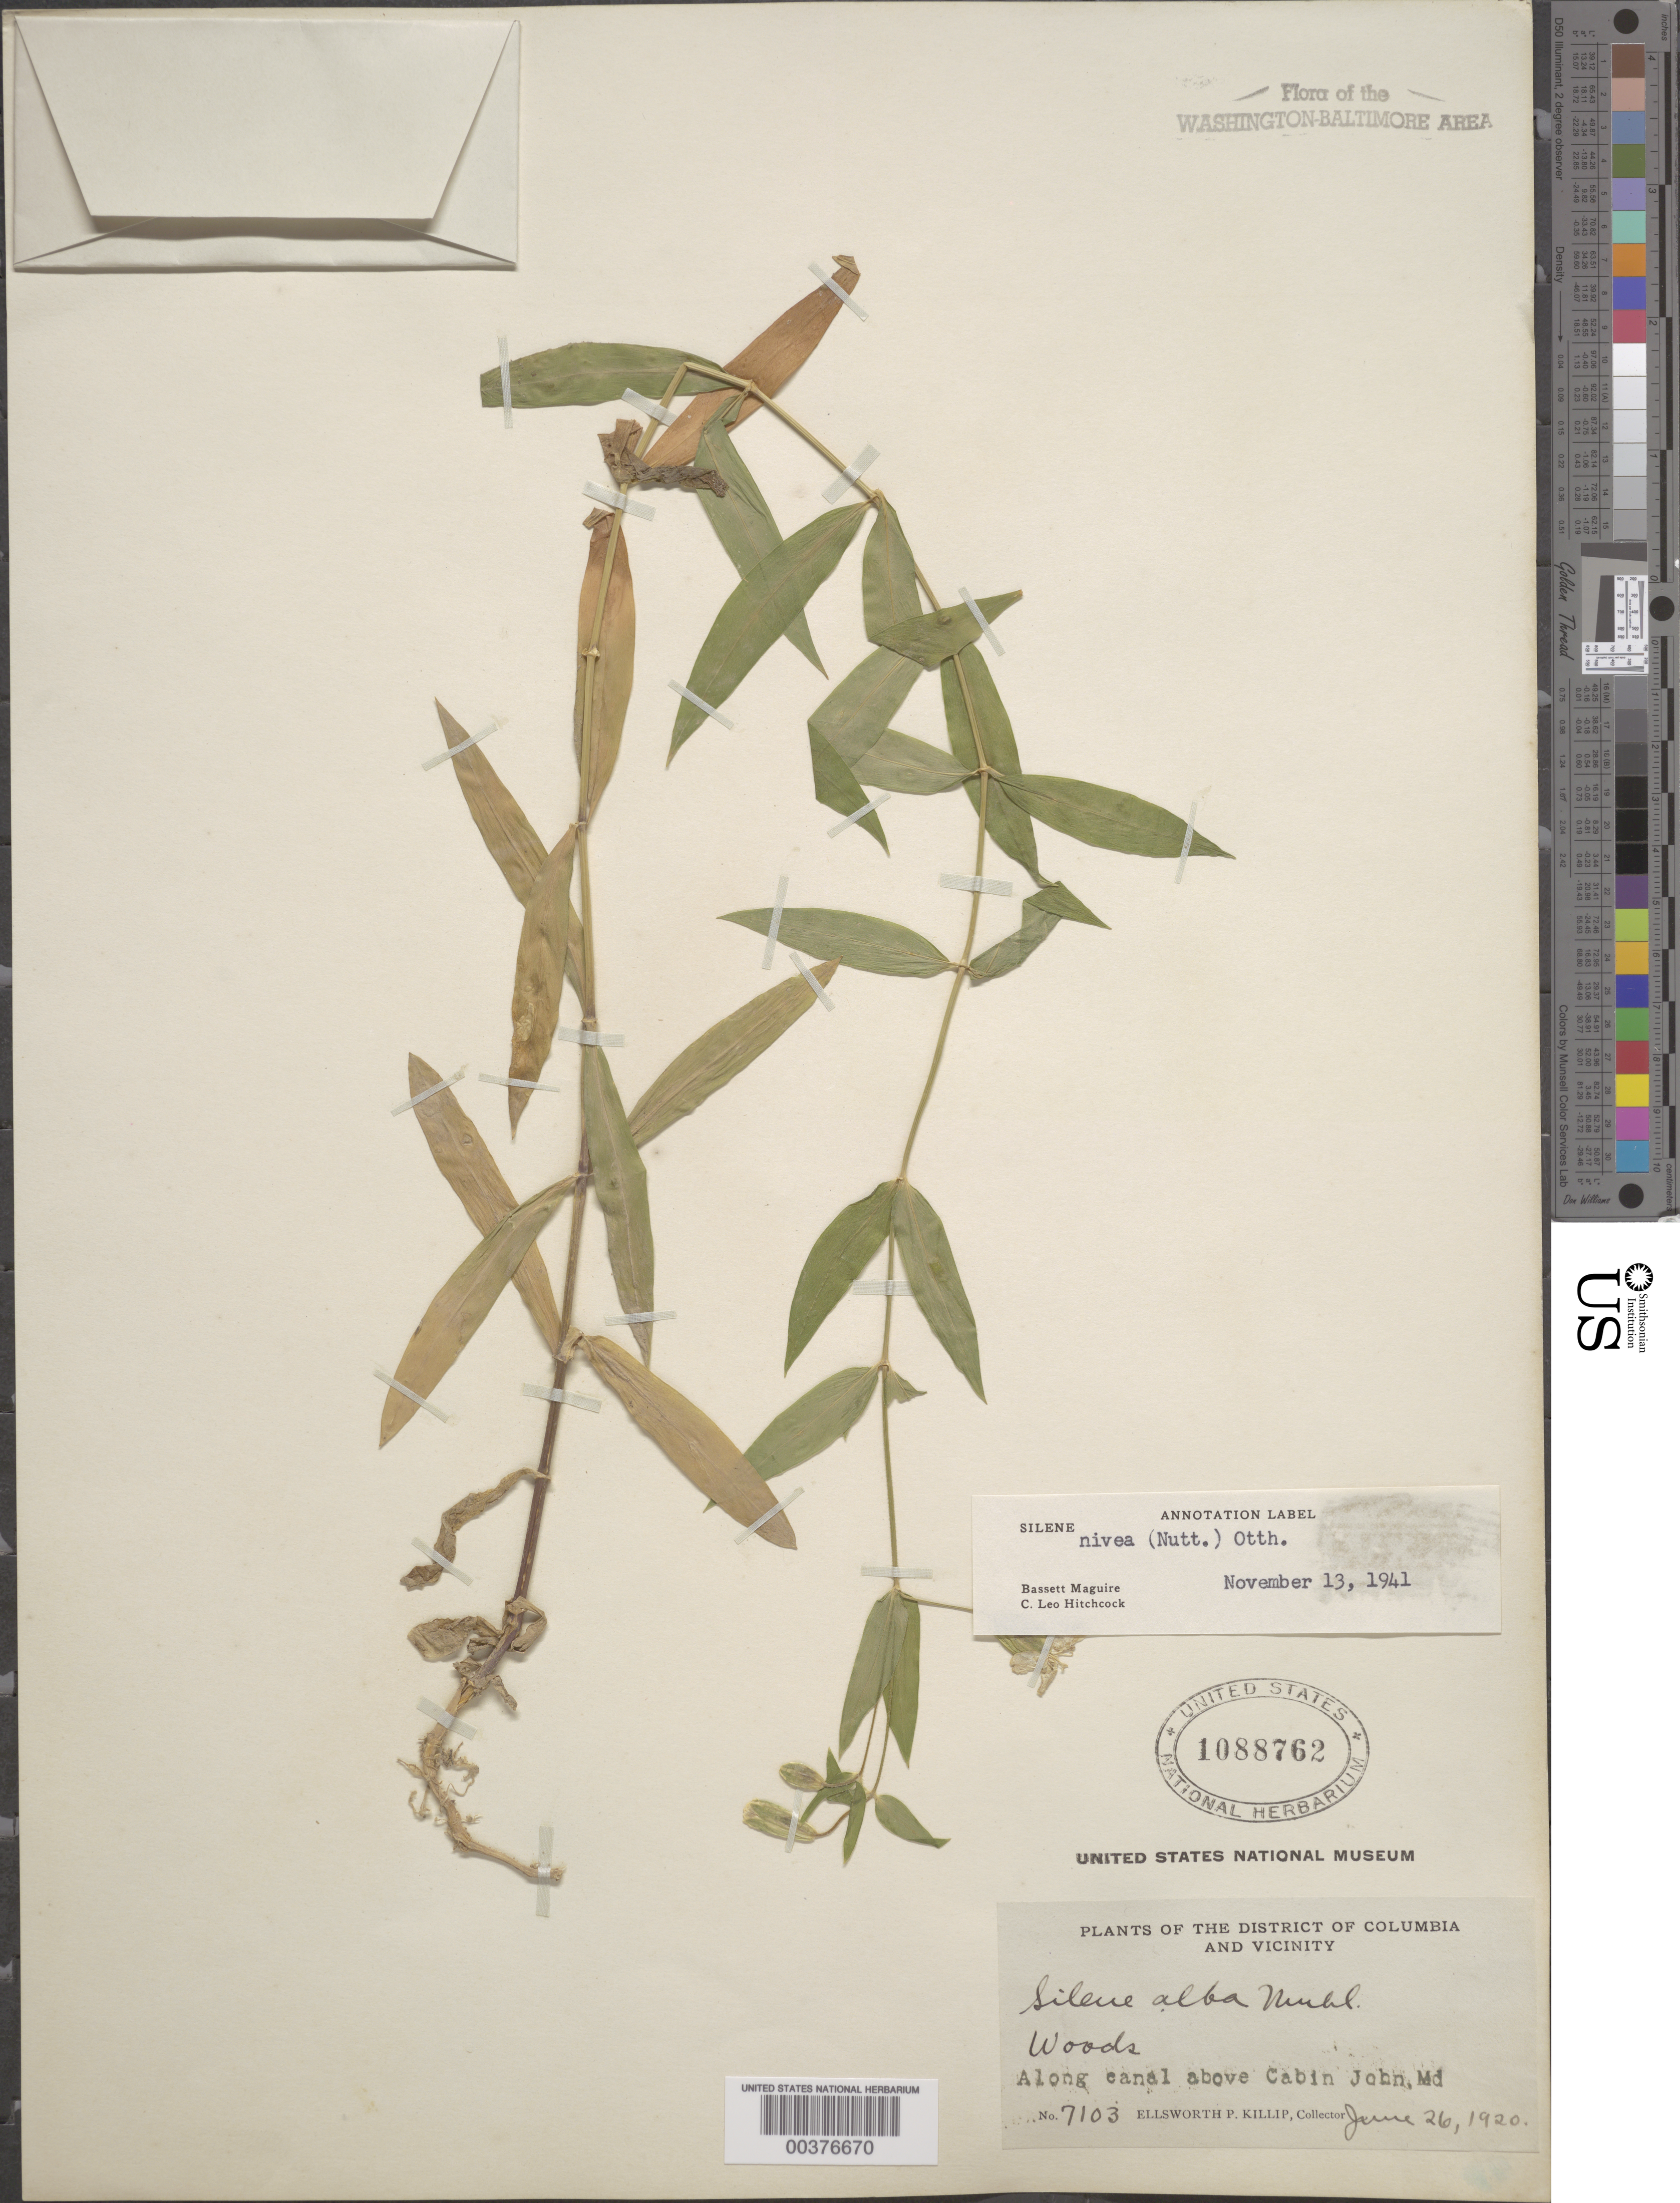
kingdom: Plantae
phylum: Tracheophyta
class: Magnoliopsida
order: Caryophyllales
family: Caryophyllaceae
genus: Silene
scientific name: Silene nivea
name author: (Nutt.) Muhl. ex DC.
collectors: E. P. Killip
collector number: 7103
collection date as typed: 26 Jun 1920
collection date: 1920-06-26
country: United States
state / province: Maryland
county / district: Montgomery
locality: C. & O. Canal above Cabin John C. & O. Canal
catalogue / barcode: US 1088762